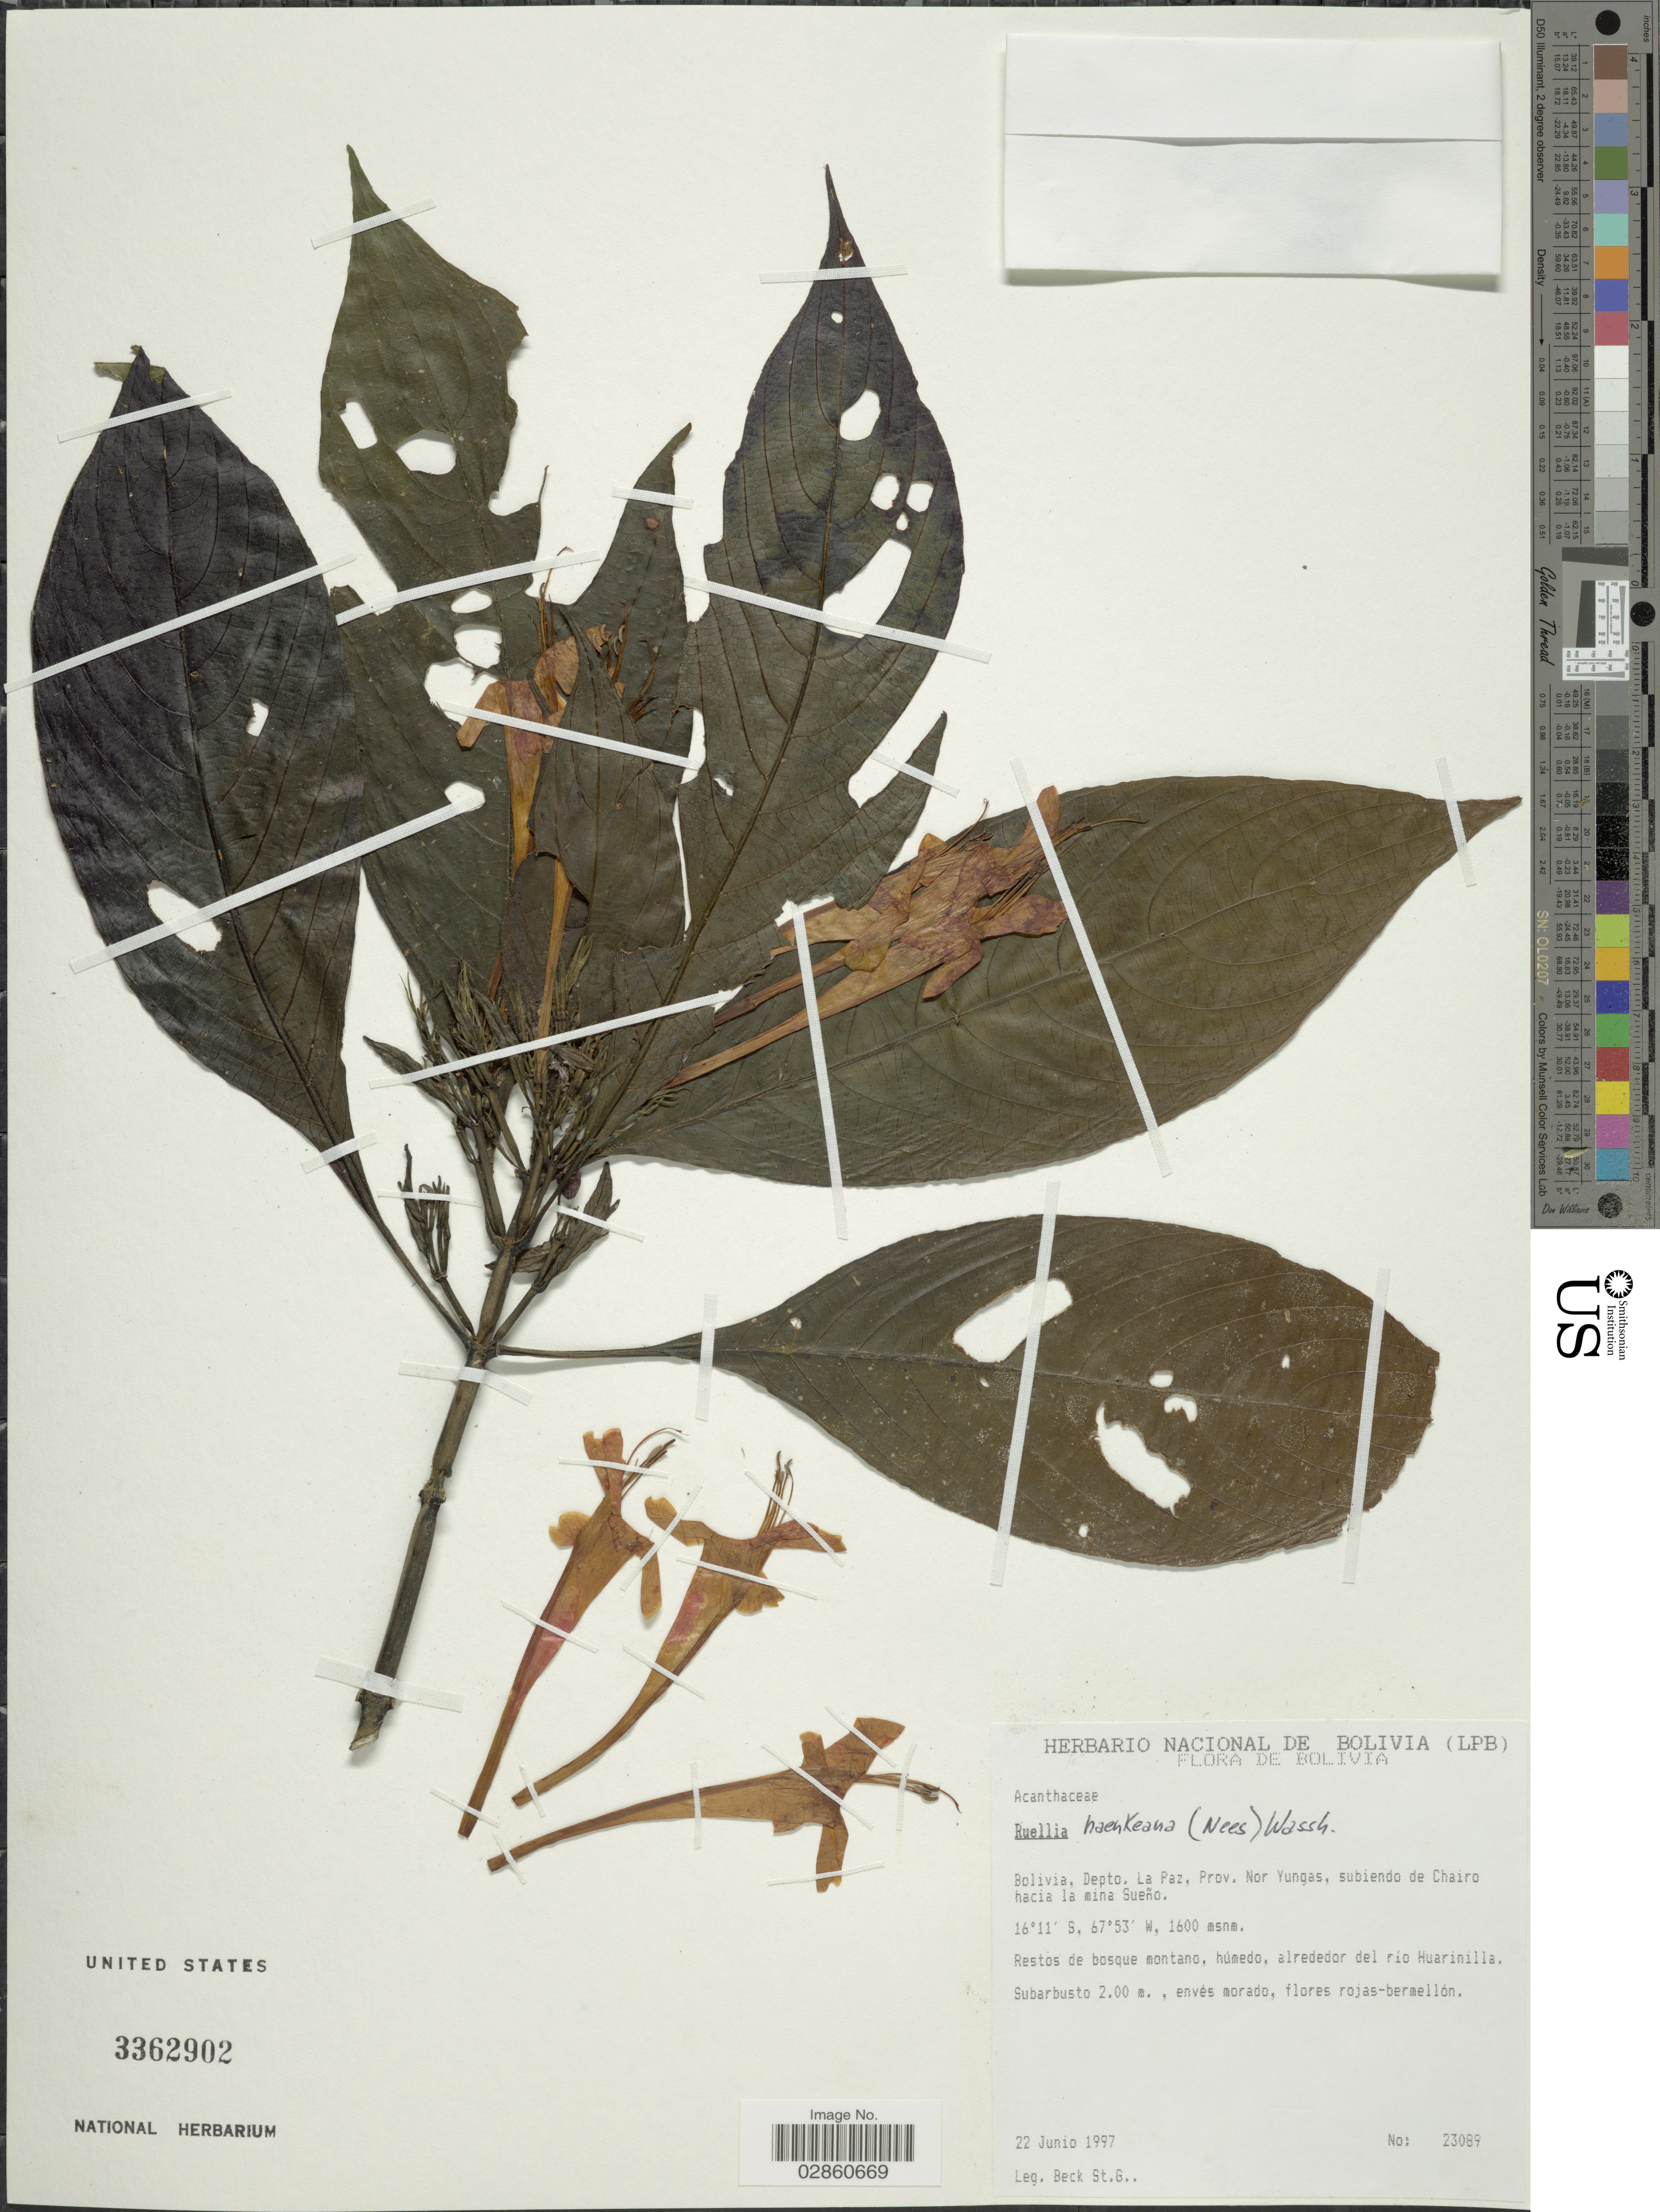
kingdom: Plantae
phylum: Tracheophyta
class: Magnoliopsida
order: Lamiales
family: Acanthaceae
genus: Ruellia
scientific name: Ruellia haenkeana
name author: (Nees) Wassh.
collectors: S. G. Beck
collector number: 23089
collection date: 1997-06-22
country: Bolivia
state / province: La Paz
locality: Depto. La Paz, Prov. Nor Yungas, subiendo de Chairo hacia la mina Sueño.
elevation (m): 1600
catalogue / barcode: US 3362902